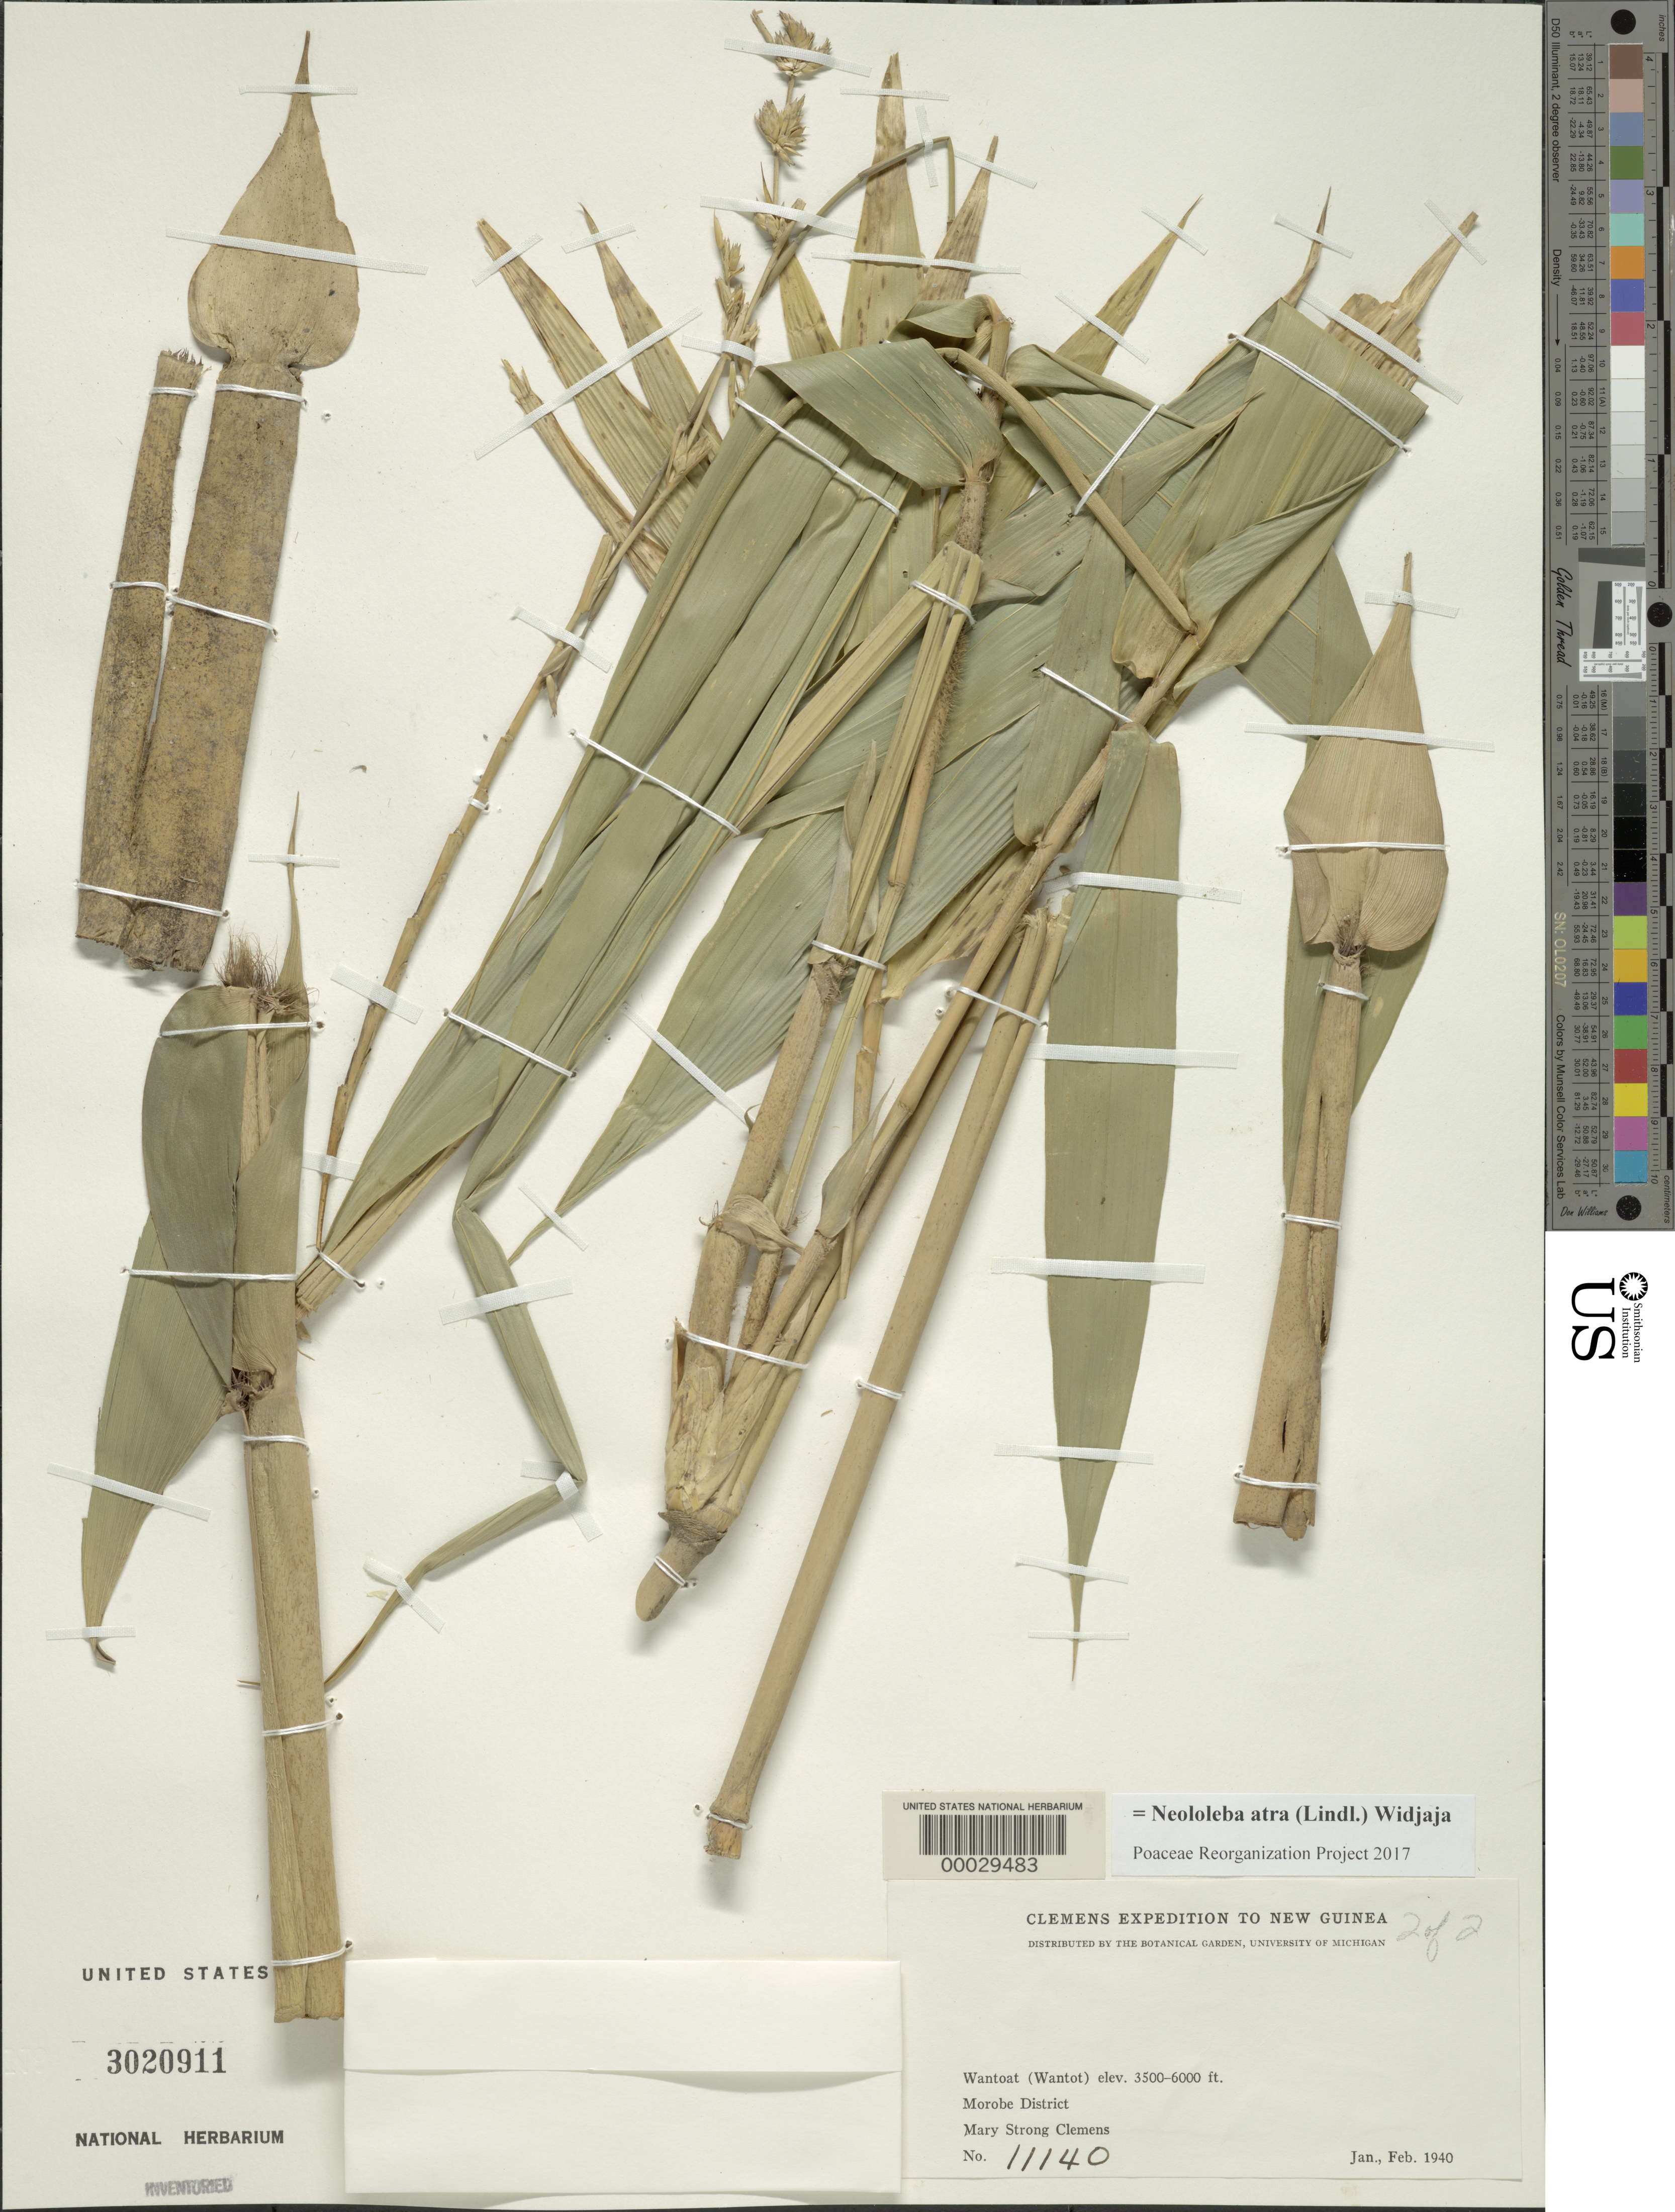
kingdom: Plantae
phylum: Tracheophyta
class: Liliopsida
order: Poales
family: Poaceae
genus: Neololeba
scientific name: Neololeba atra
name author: (Lindl.) Widjaja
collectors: M. S. Clemens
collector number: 11140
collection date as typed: Jan 1940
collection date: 1940-01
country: Papua New Guinea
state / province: Morobe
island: New Guinea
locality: Wantoat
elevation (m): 1068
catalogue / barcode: US 3020911